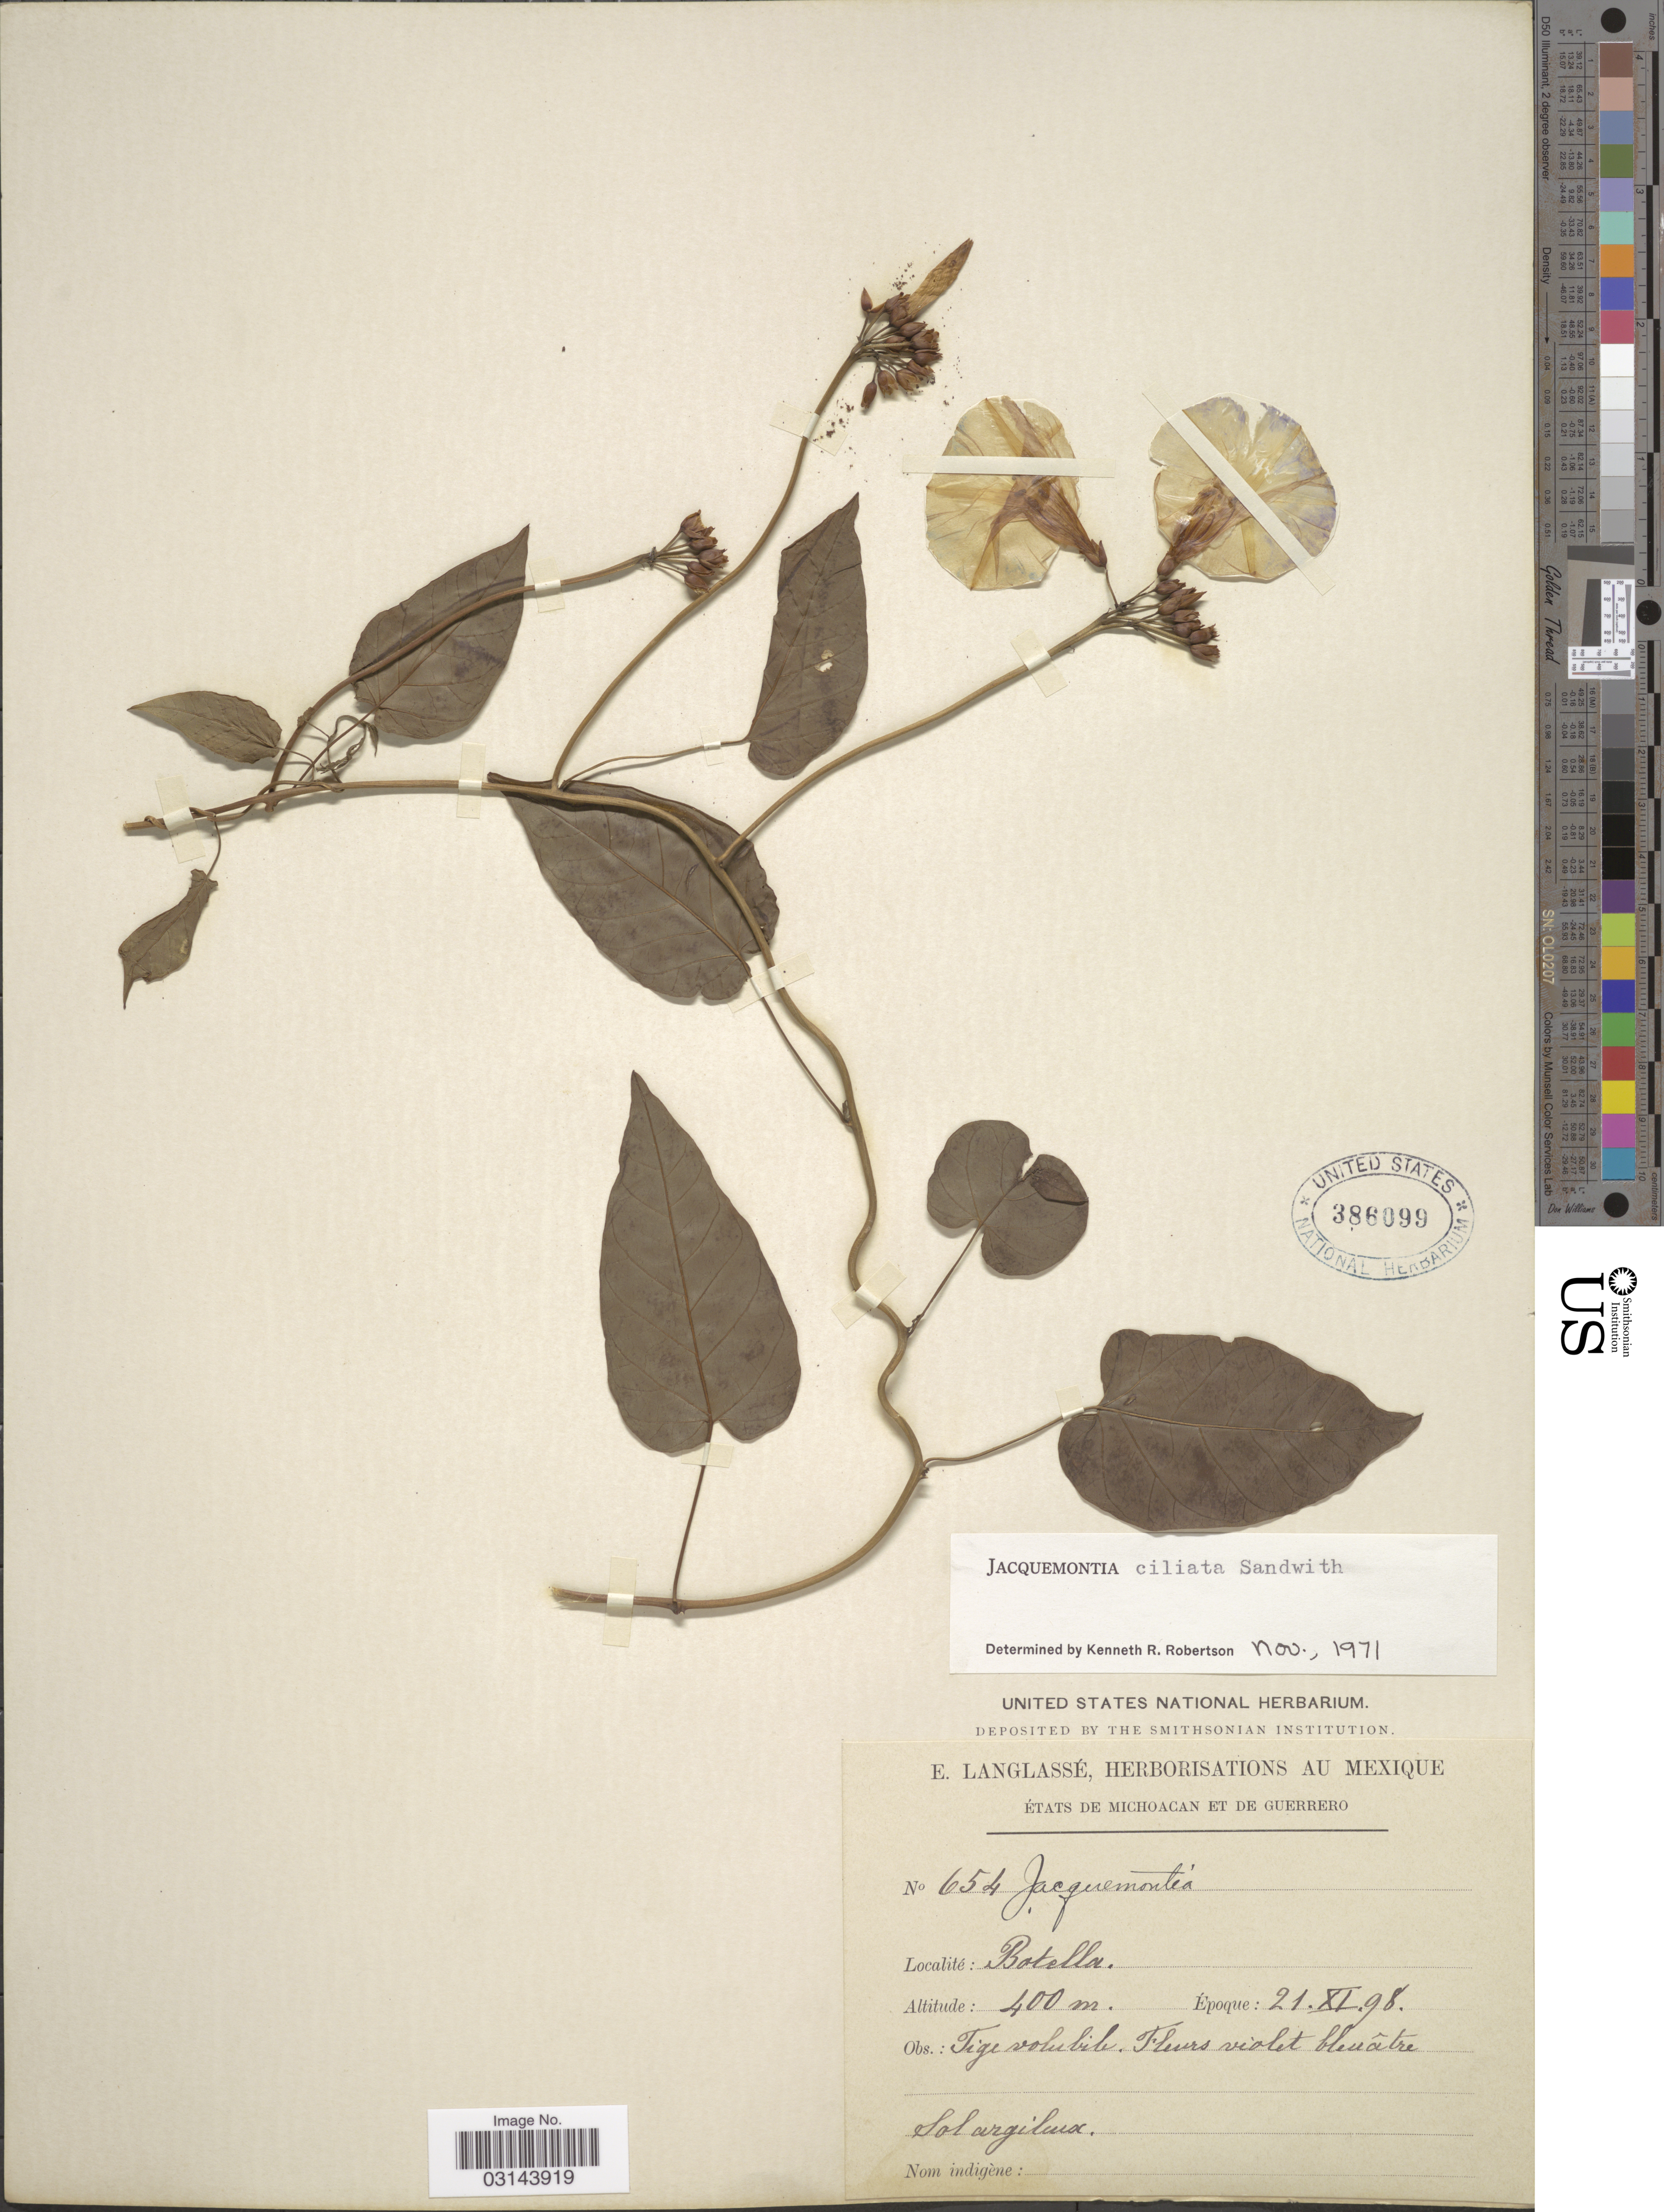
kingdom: Plantae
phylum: Tracheophyta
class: Magnoliopsida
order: Solanales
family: Convolvulaceae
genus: Jacquemontia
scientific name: Jacquemontia ciliata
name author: Sandwith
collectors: E. Langlassé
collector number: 654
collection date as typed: Transcribed d/m/y: 21/11/98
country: Mexico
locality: États de Michoacan et de Guerrero. Botella.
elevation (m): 400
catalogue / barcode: US 386099